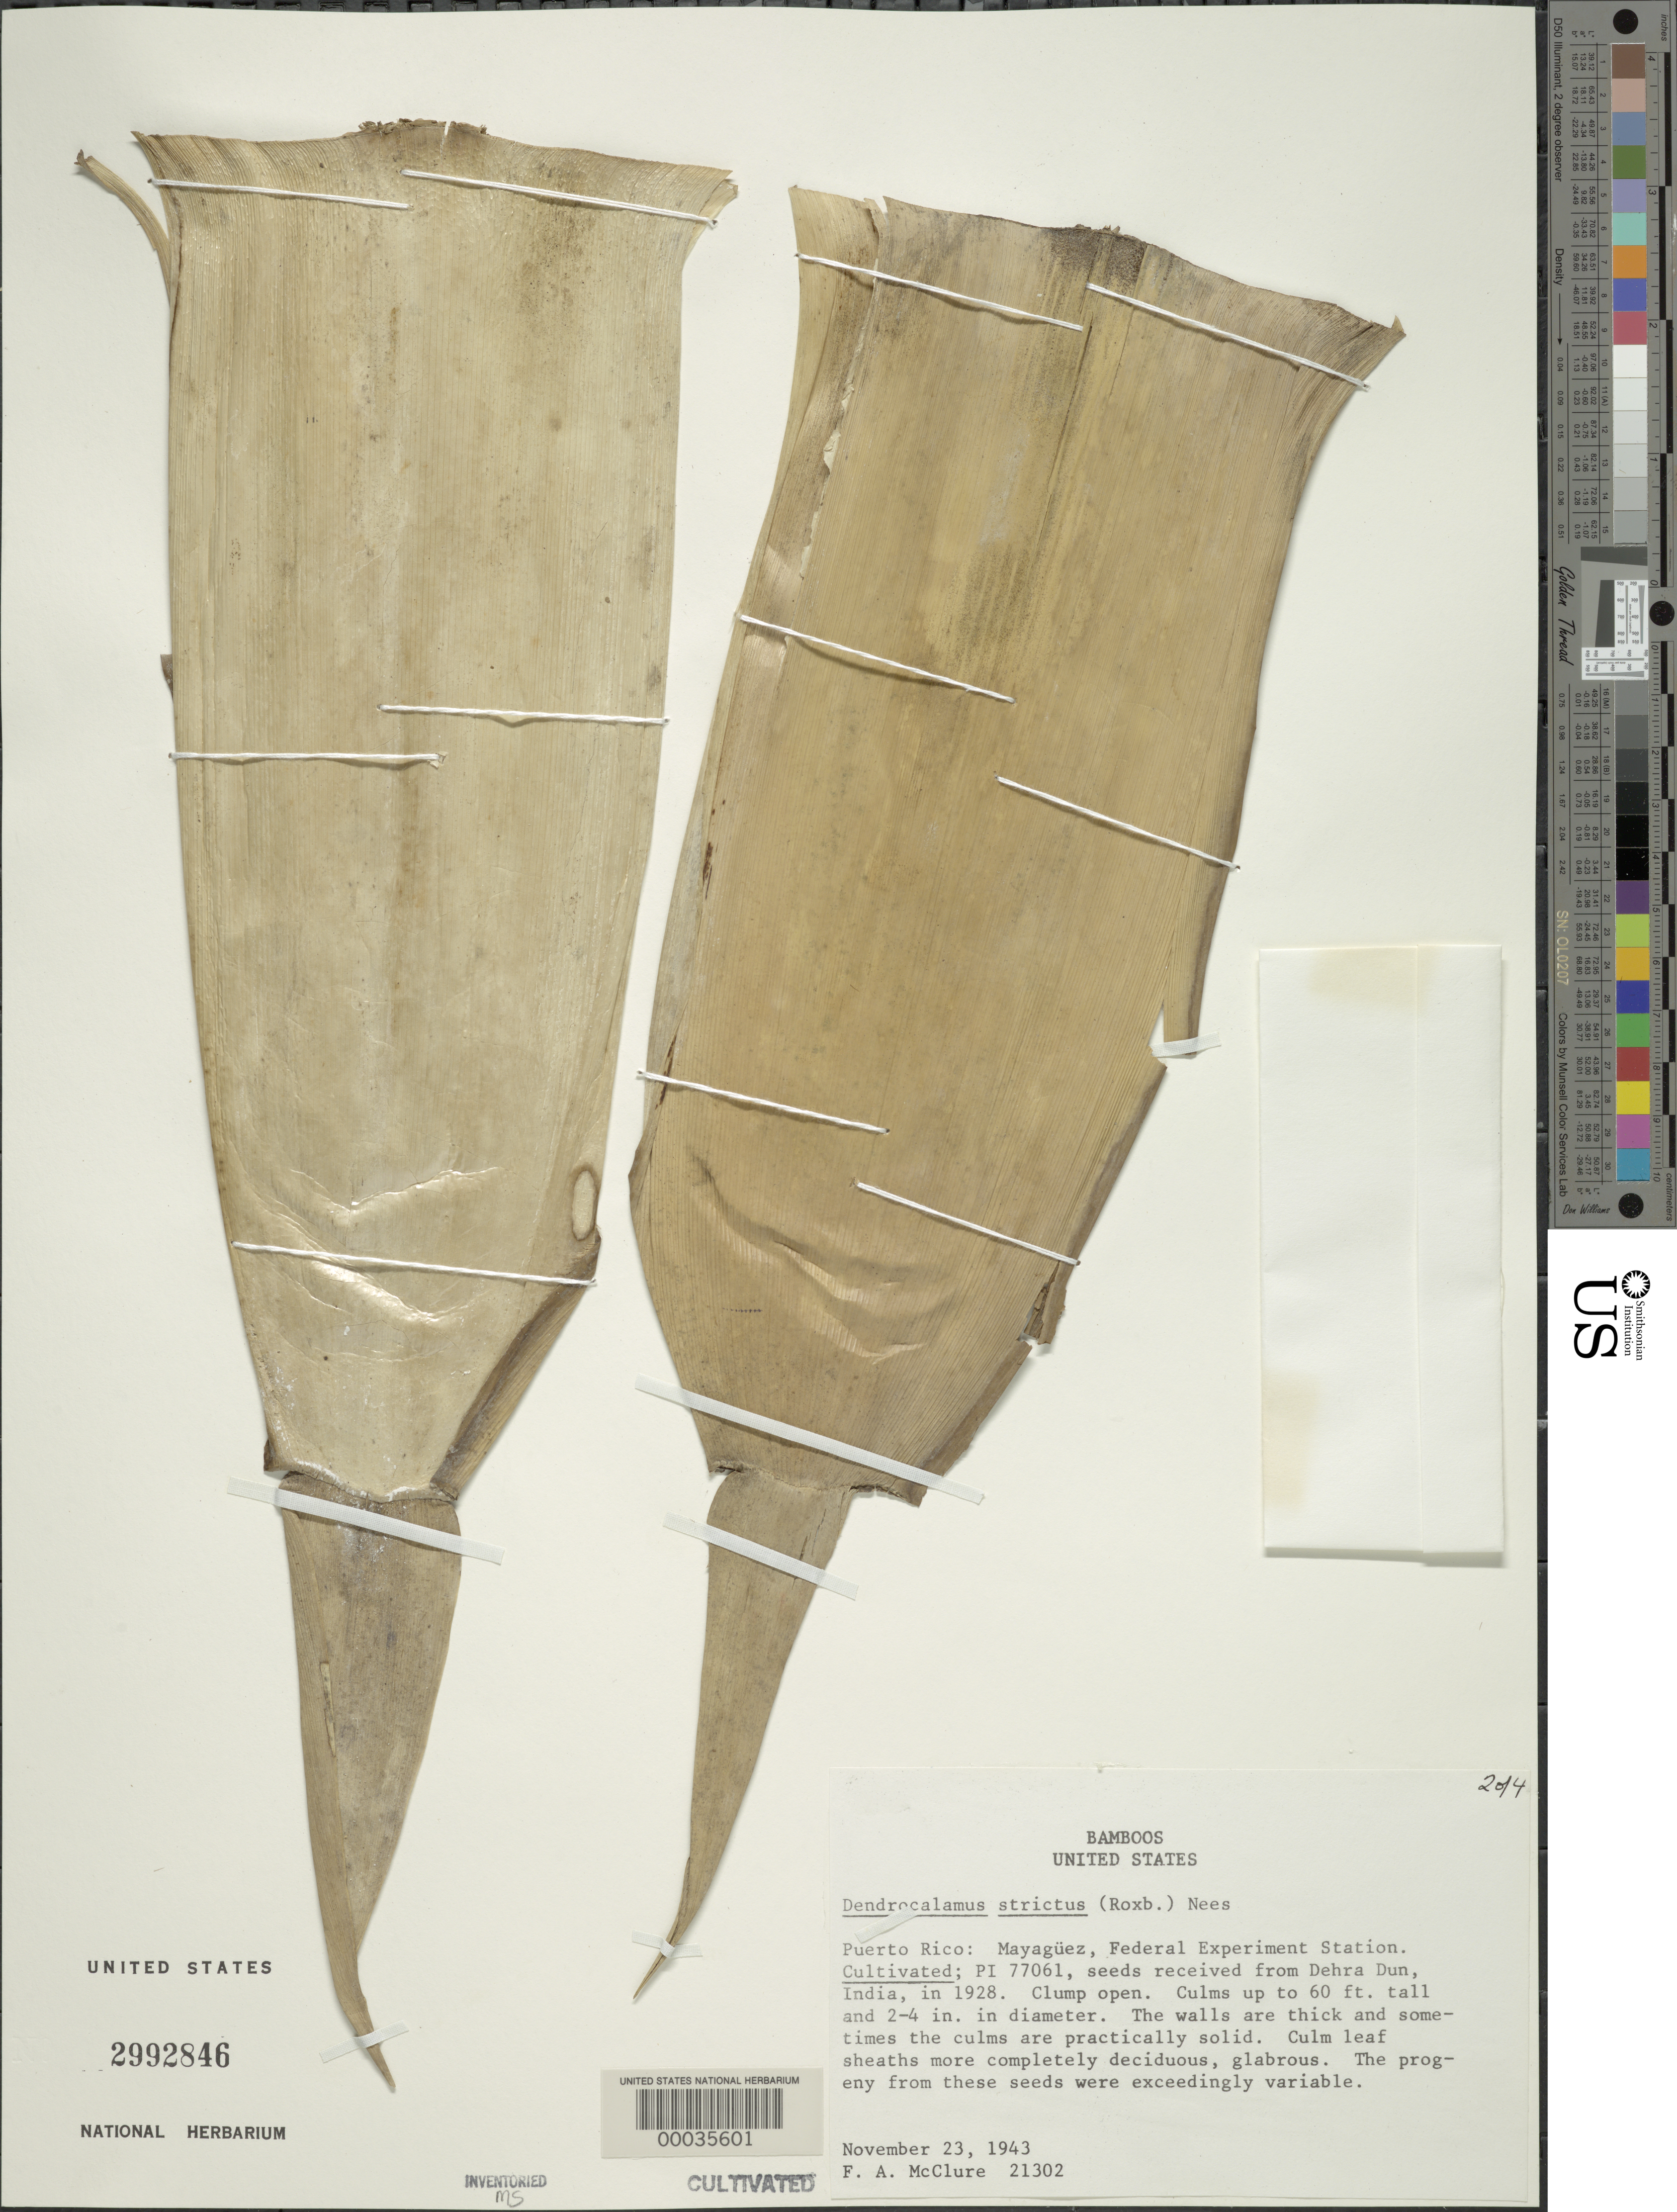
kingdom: Plantae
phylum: Tracheophyta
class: Liliopsida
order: Poales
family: Poaceae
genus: Dendrocalamus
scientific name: Dendrocalamus strictus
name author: (Roxb.) Nees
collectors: F. A. McClure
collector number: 21302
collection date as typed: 23 Nov 1943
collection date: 1943-11-23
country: Puerto Rico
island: Greater Antilles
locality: Federal experimental station, mayaguez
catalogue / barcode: US 2992846